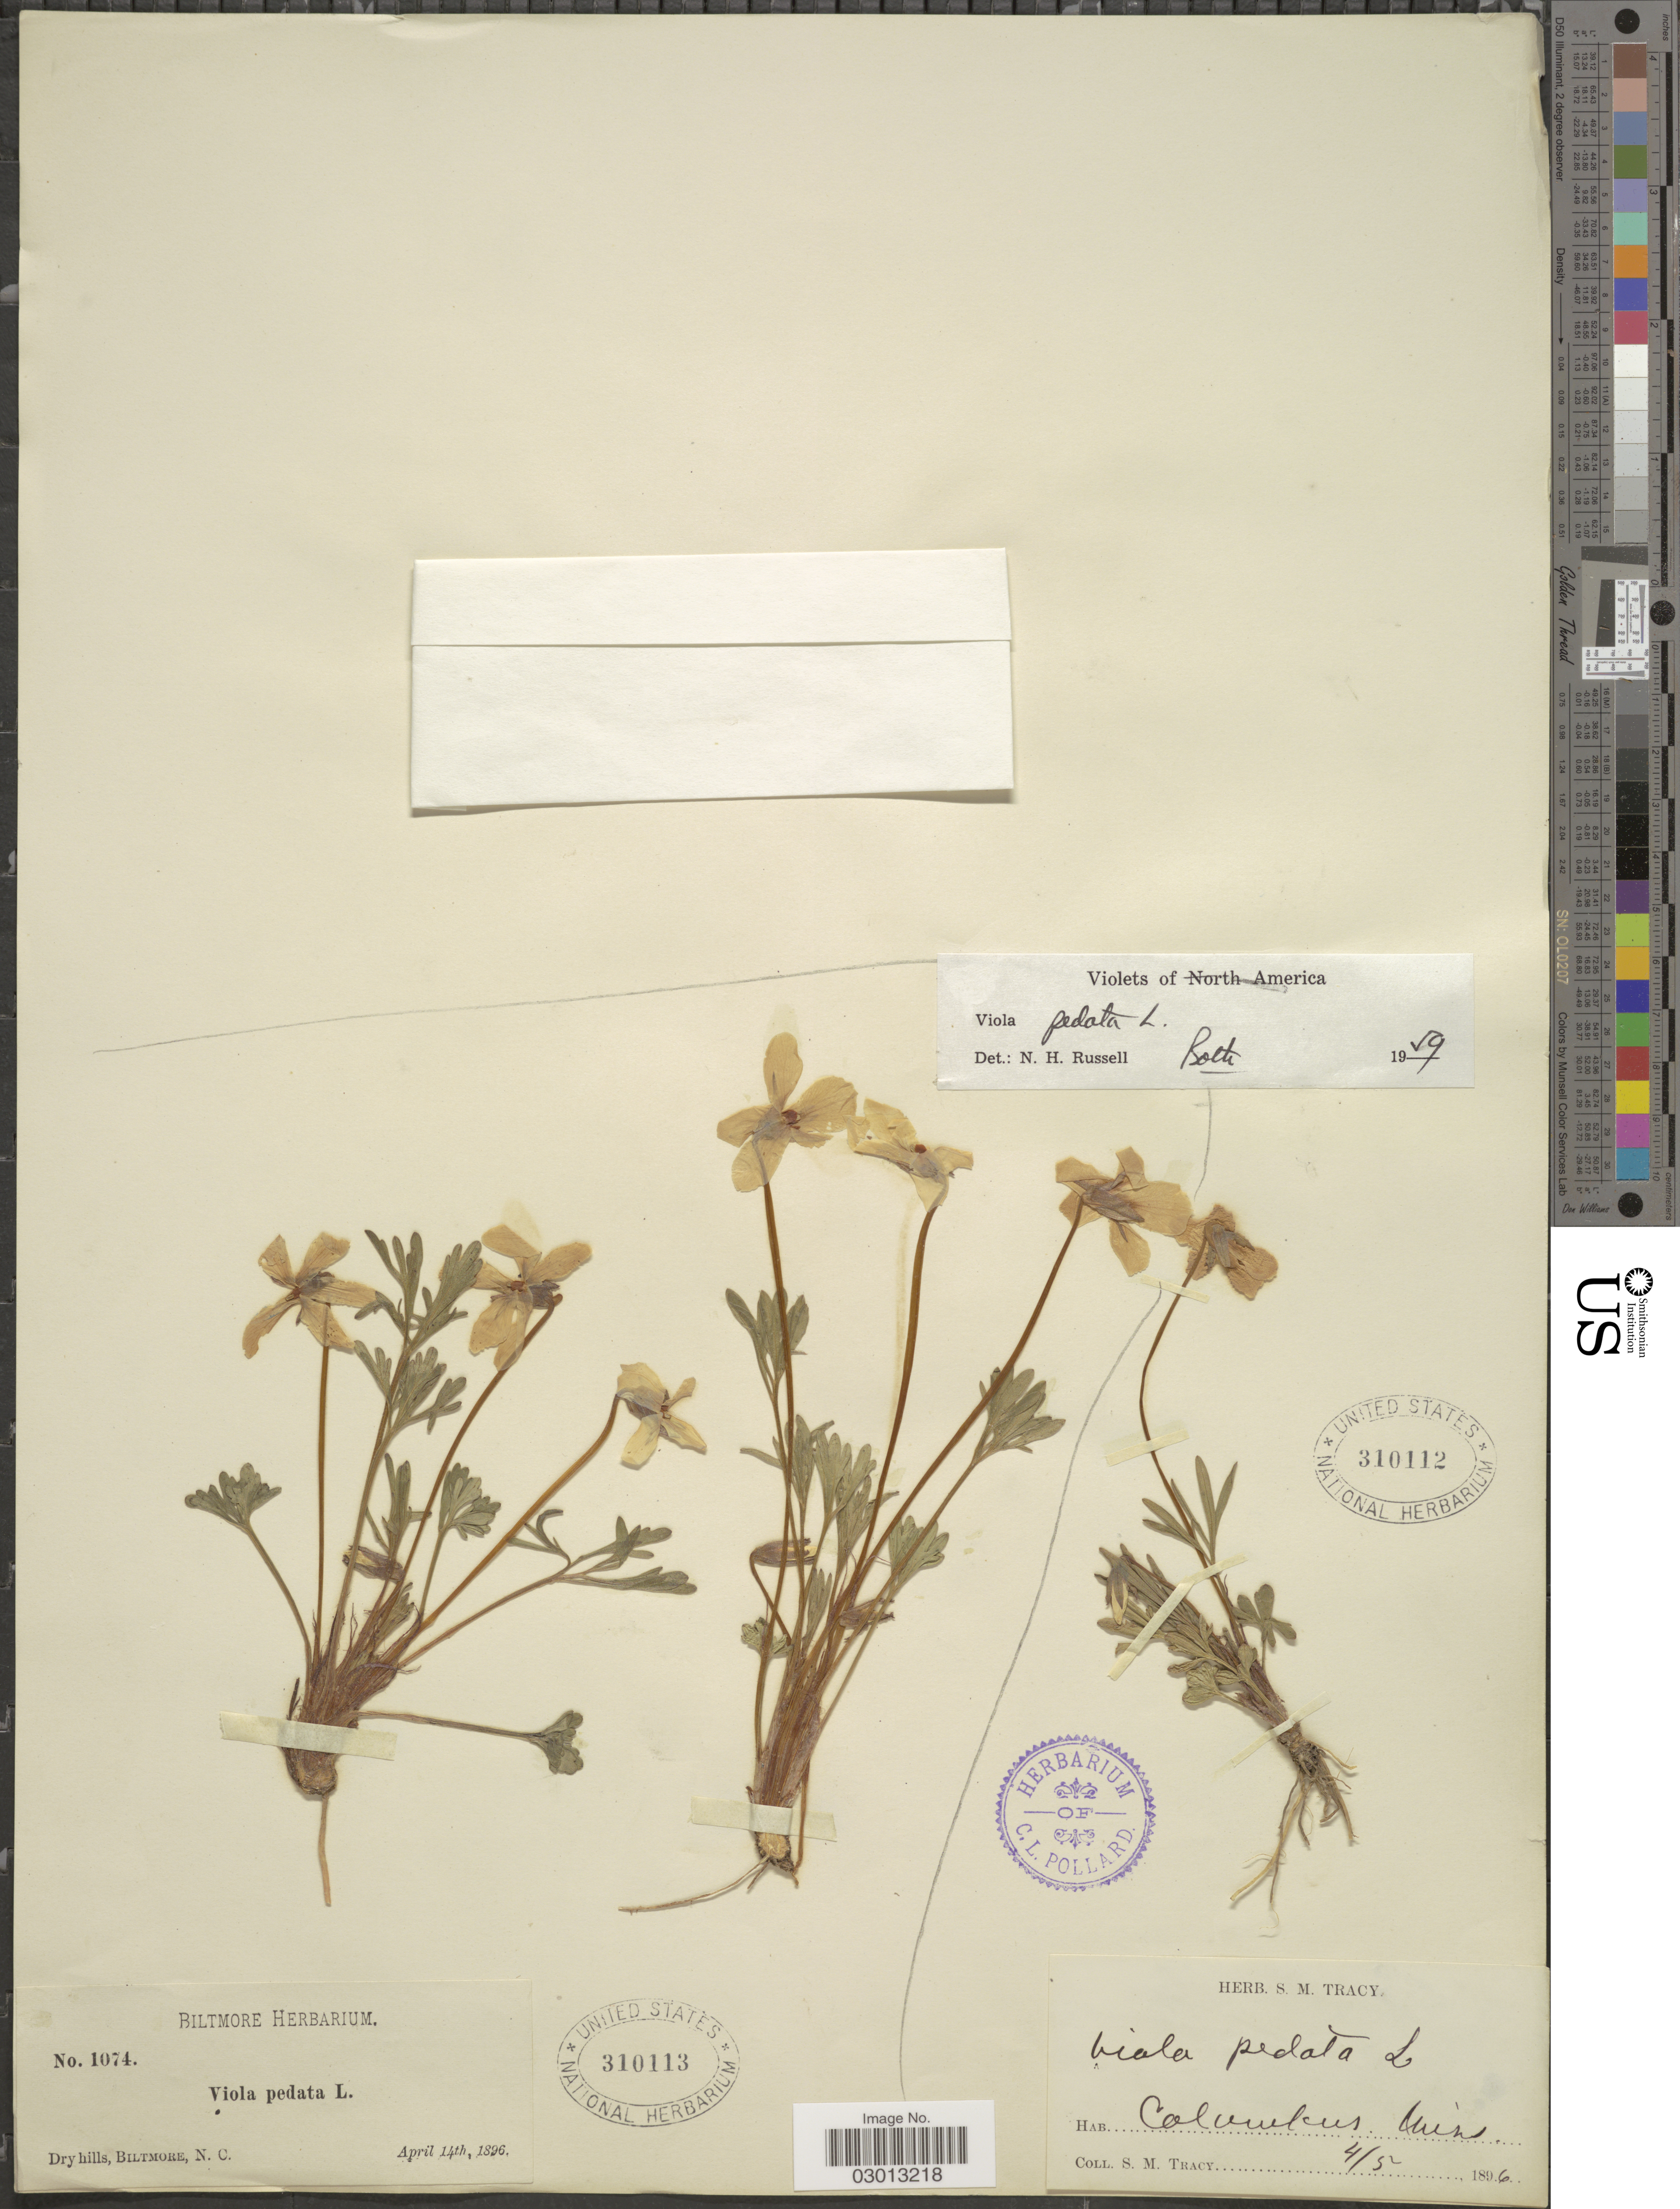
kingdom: Plantae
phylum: Tracheophyta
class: Magnoliopsida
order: Malpighiales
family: Violaceae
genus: Viola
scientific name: Viola pedata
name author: L.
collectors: S. M. Tracy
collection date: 1896-04-05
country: United States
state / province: Mississippi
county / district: Lowndes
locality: Columbus.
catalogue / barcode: US 310112